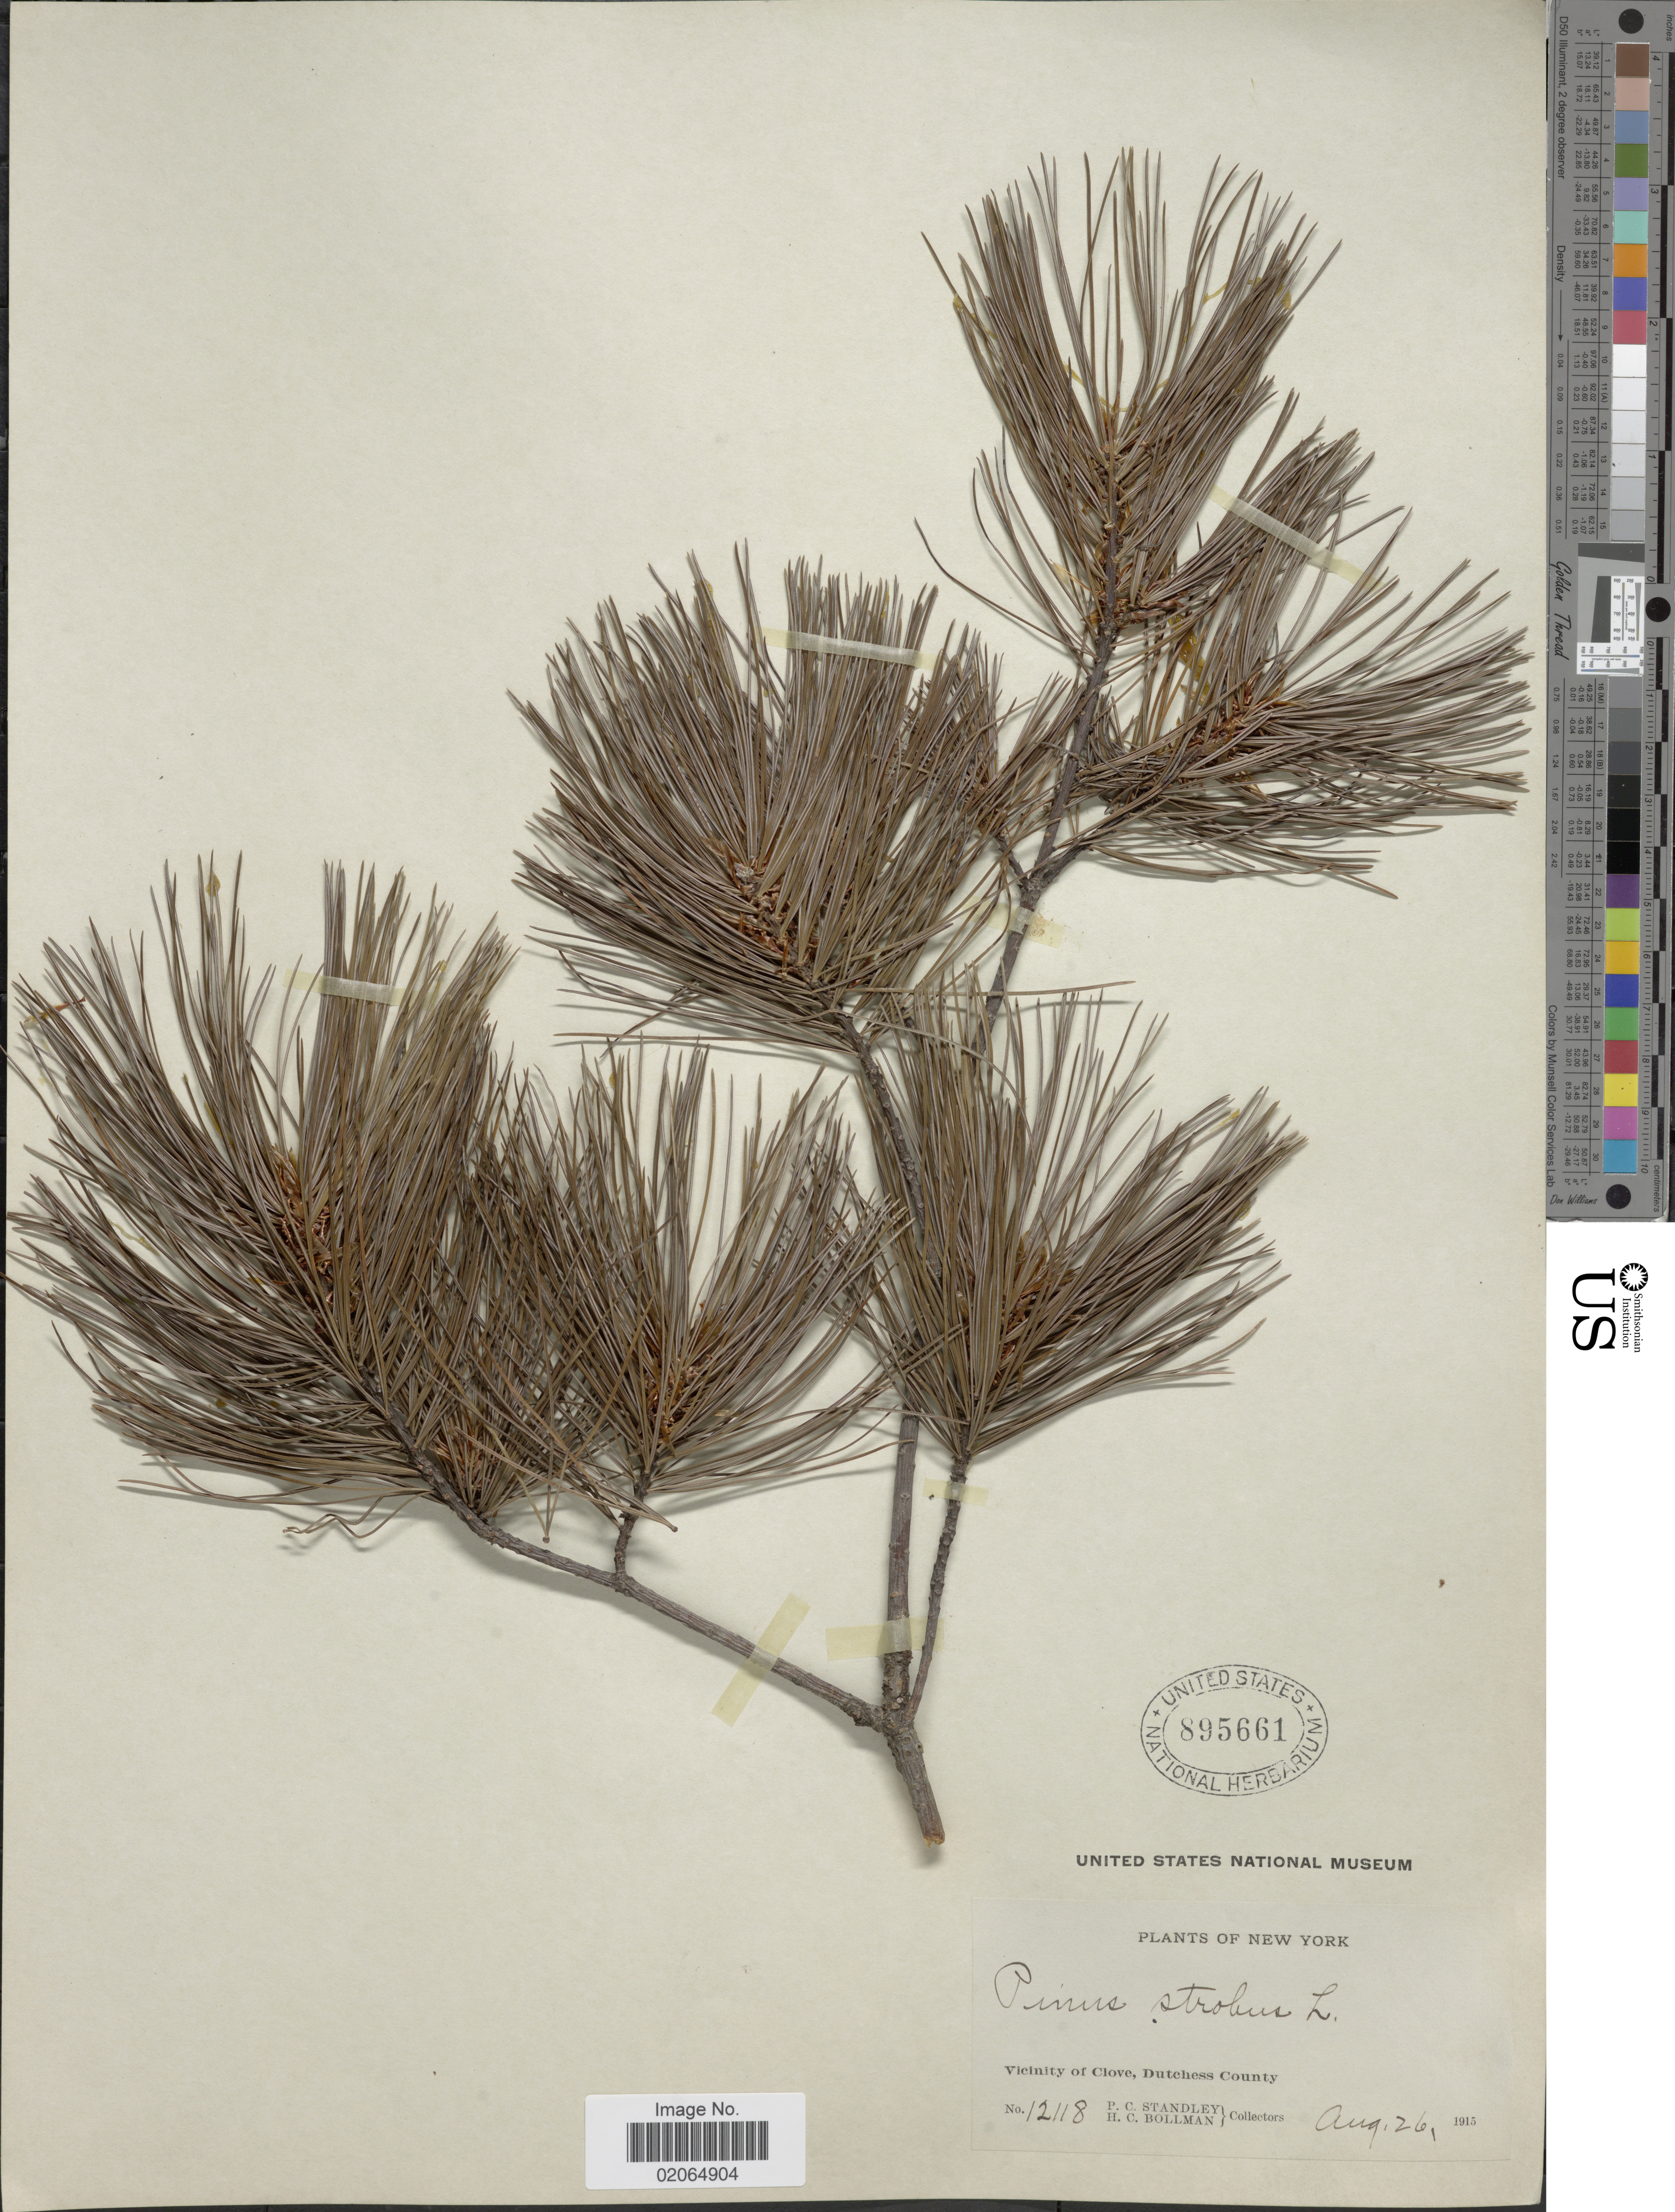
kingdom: Plantae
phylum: Tracheophyta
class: Pinopsida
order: Pinales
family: Pinaceae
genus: Pinus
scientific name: Pinus strobus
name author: L.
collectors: P. C. Standley & H. C. Bollman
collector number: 12118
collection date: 1915-08-26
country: United States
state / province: New York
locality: Vicinity of Clove, Dutchess County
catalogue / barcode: US 895661